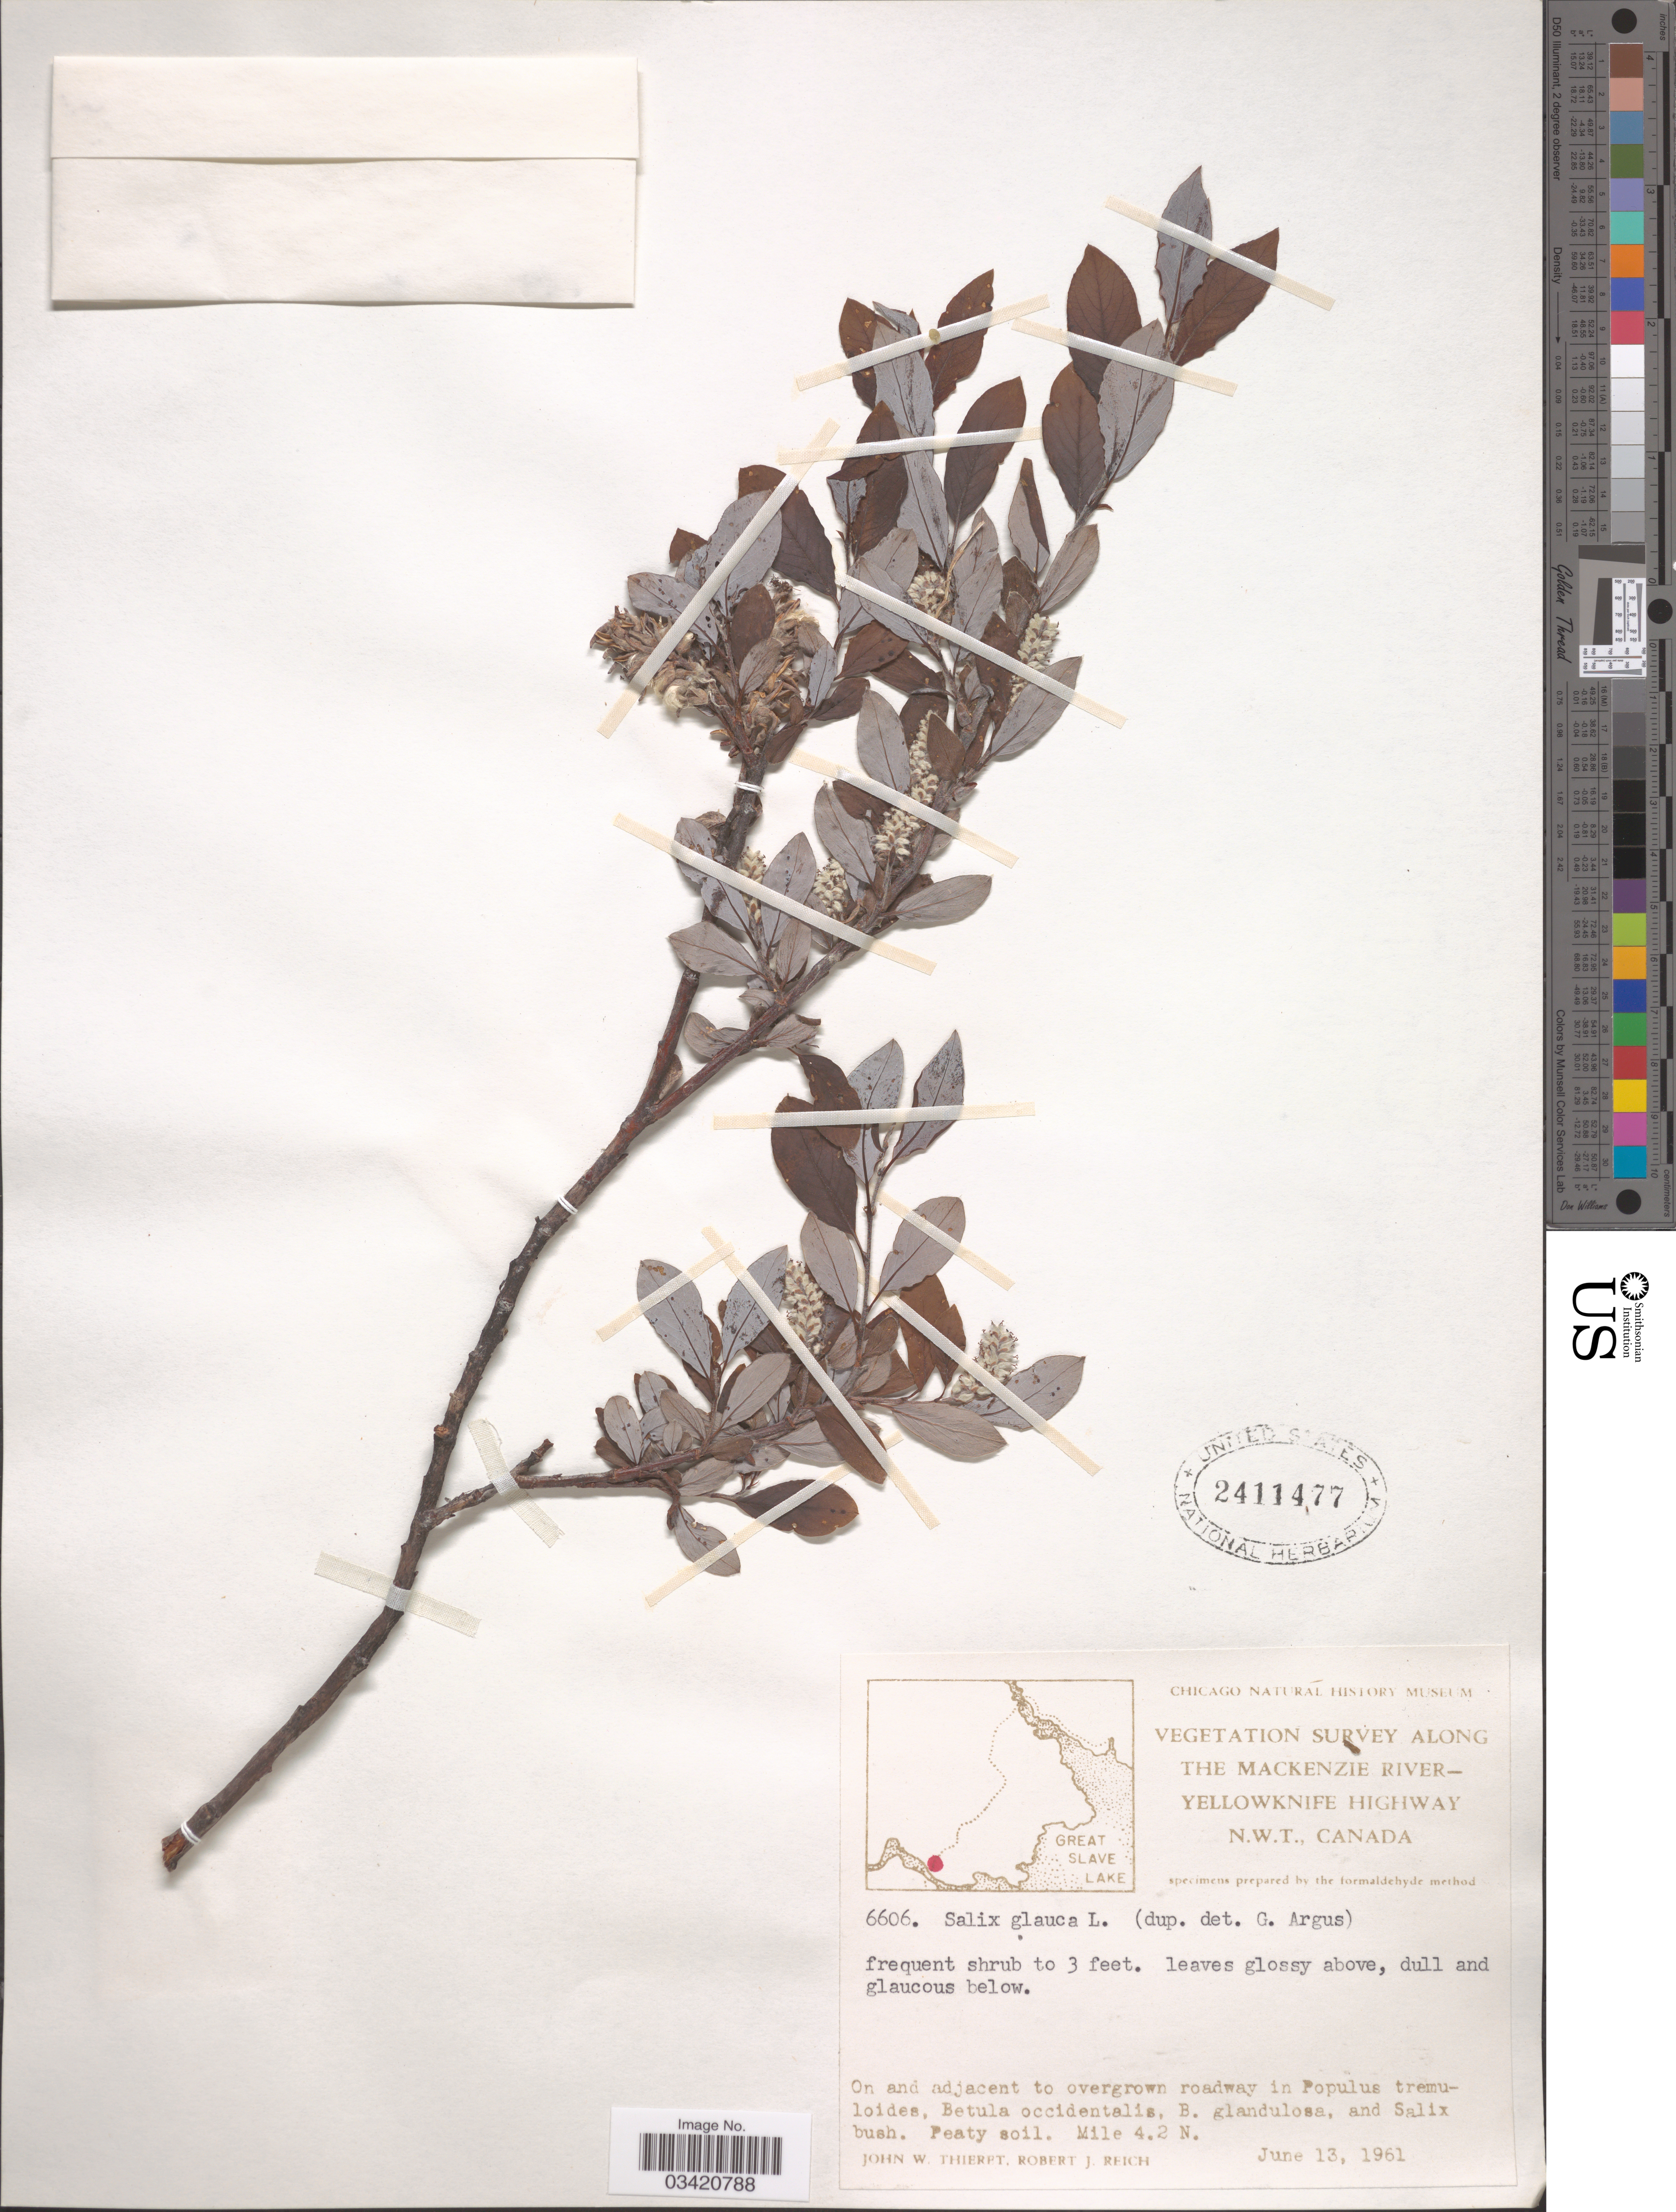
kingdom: Plantae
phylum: Tracheophyta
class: Magnoliopsida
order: Malpighiales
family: Salicaceae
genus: Salix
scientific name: Salix glauca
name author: L.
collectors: J. W. Thieret & R. Reich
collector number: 6606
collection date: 1961-06-13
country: Canada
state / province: Northwest Territories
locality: Along the Mackenzie River-Yellowknife Highway. Mile 4.2 N.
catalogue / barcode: US 2411477